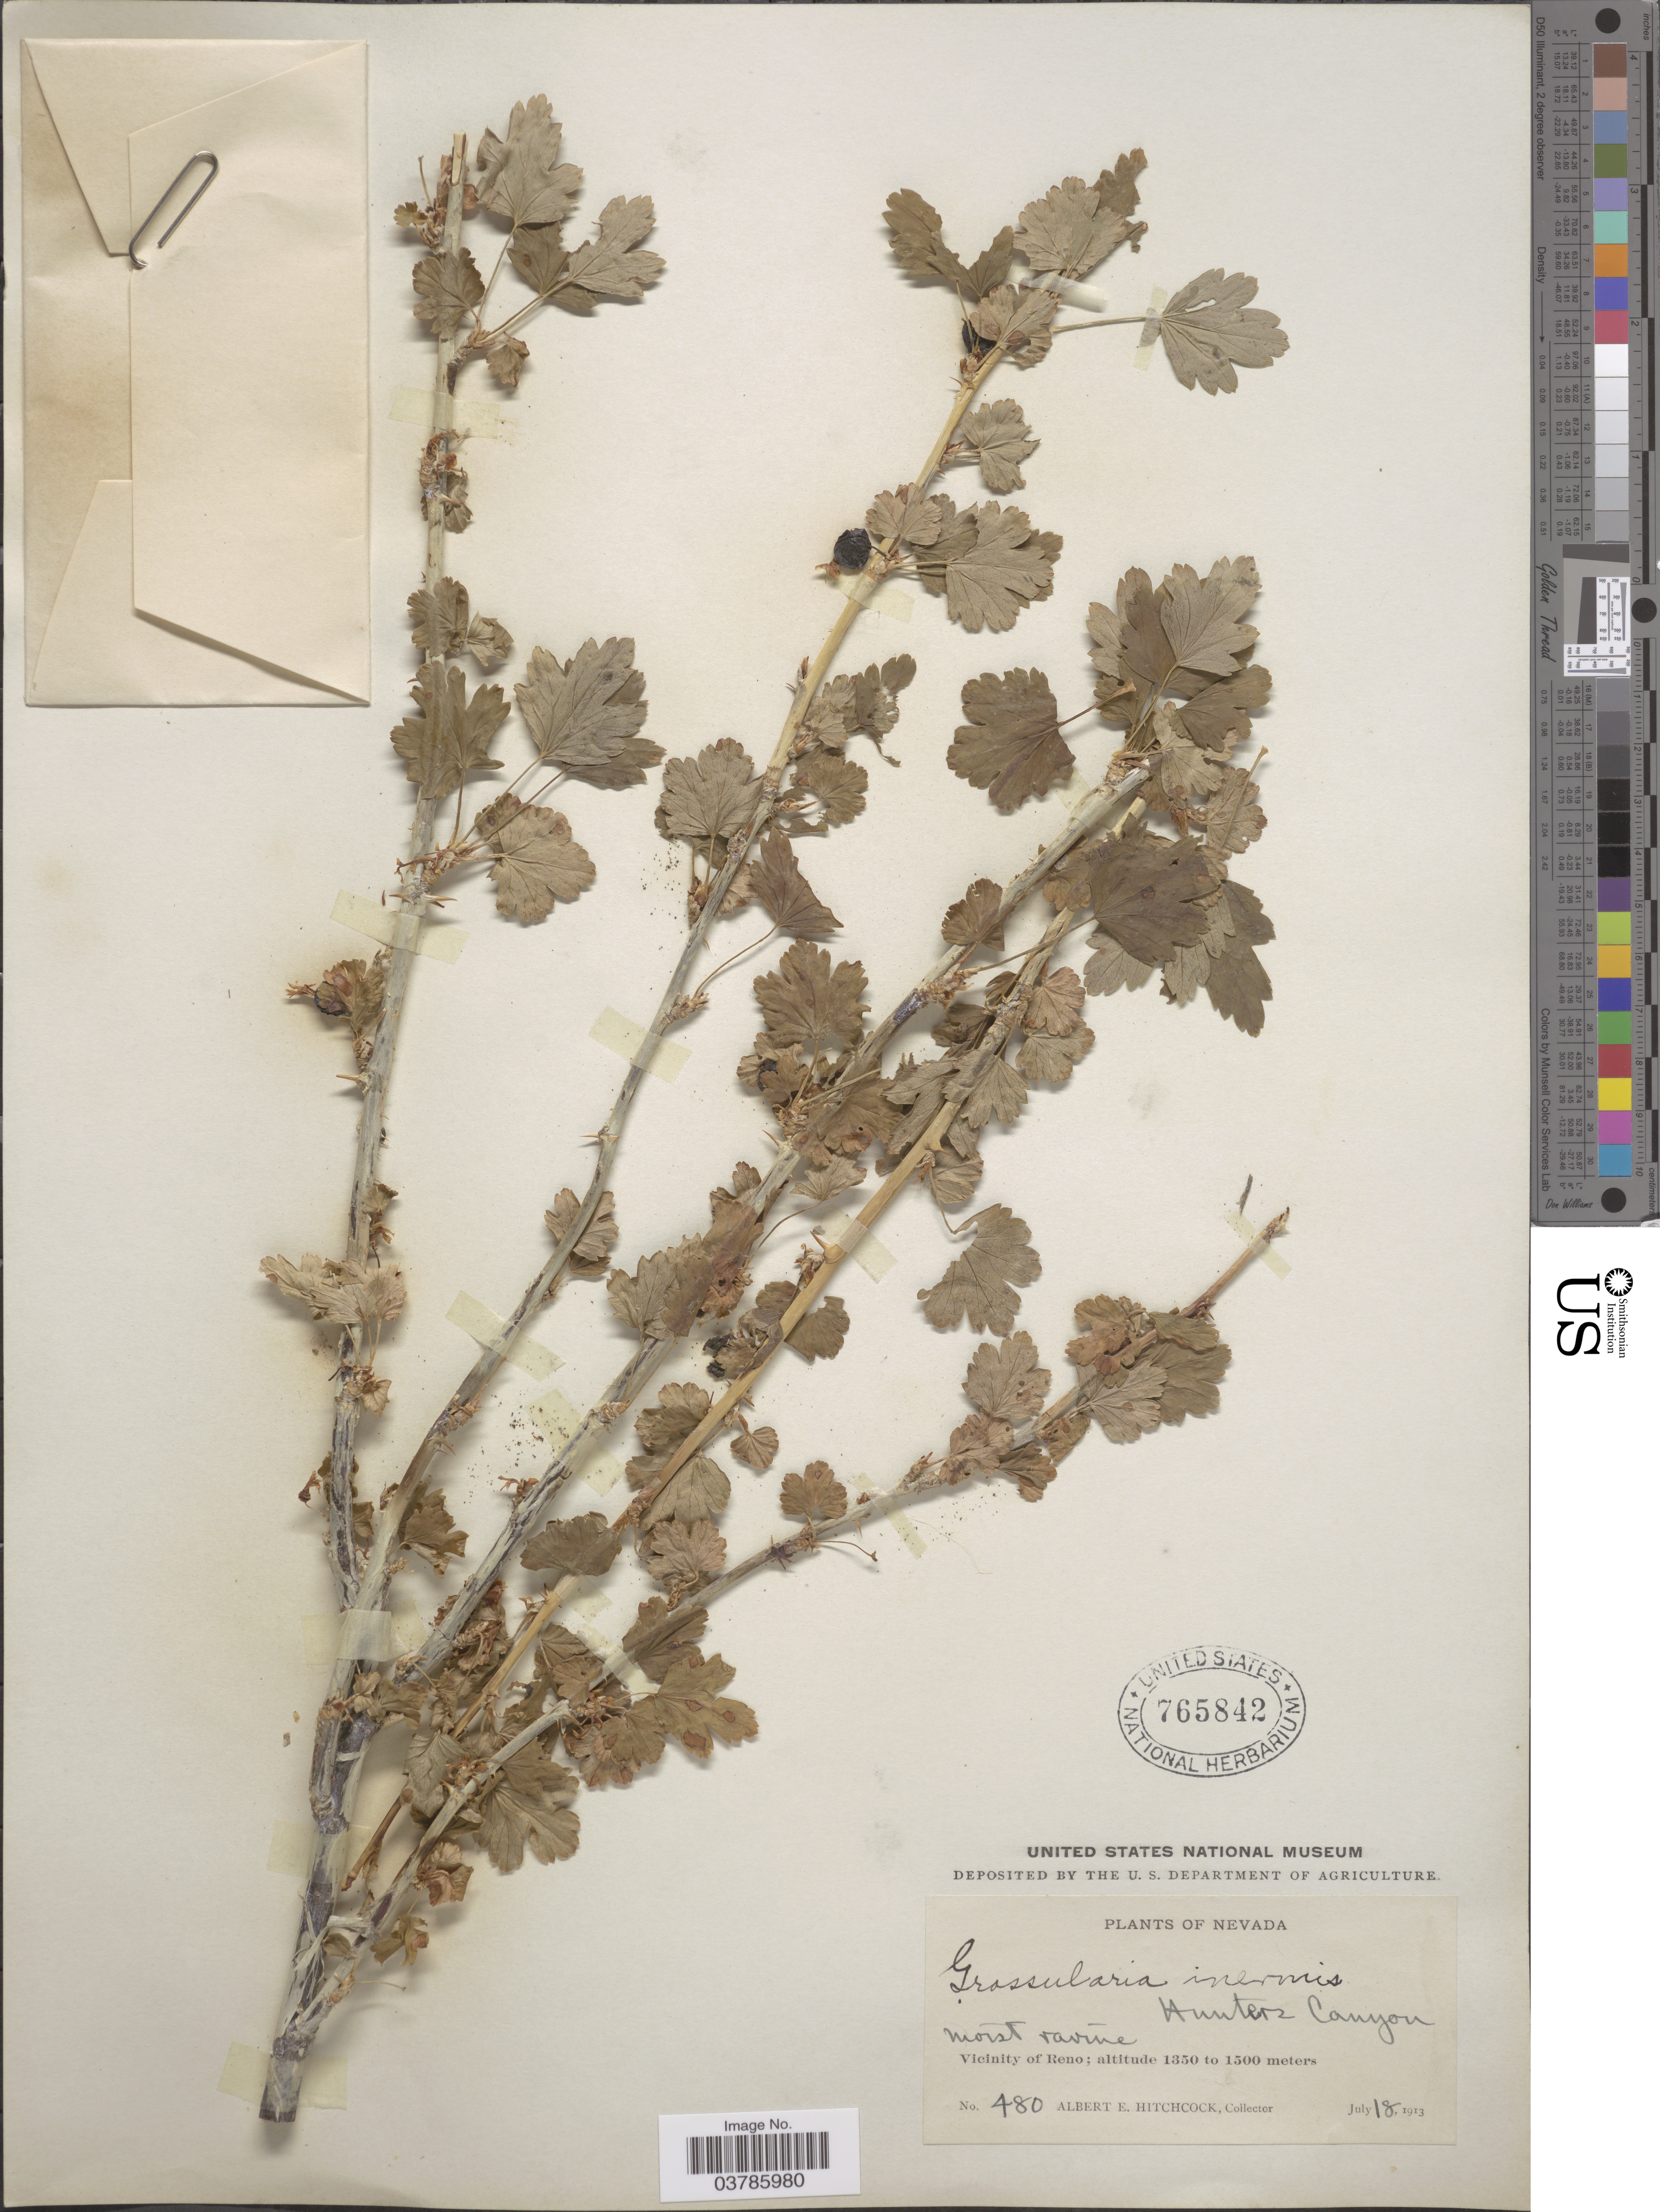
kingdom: Plantae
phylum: Tracheophyta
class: Magnoliopsida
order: Saxifragales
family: Grossulariaceae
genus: Ribes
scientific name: Ribes inerme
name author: Rydb.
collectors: A. Hitchcock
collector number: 480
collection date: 1913-07-18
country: United States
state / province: Nevada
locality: Hunters Canyon. Vicinity of Reno.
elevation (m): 1350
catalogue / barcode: US 765842